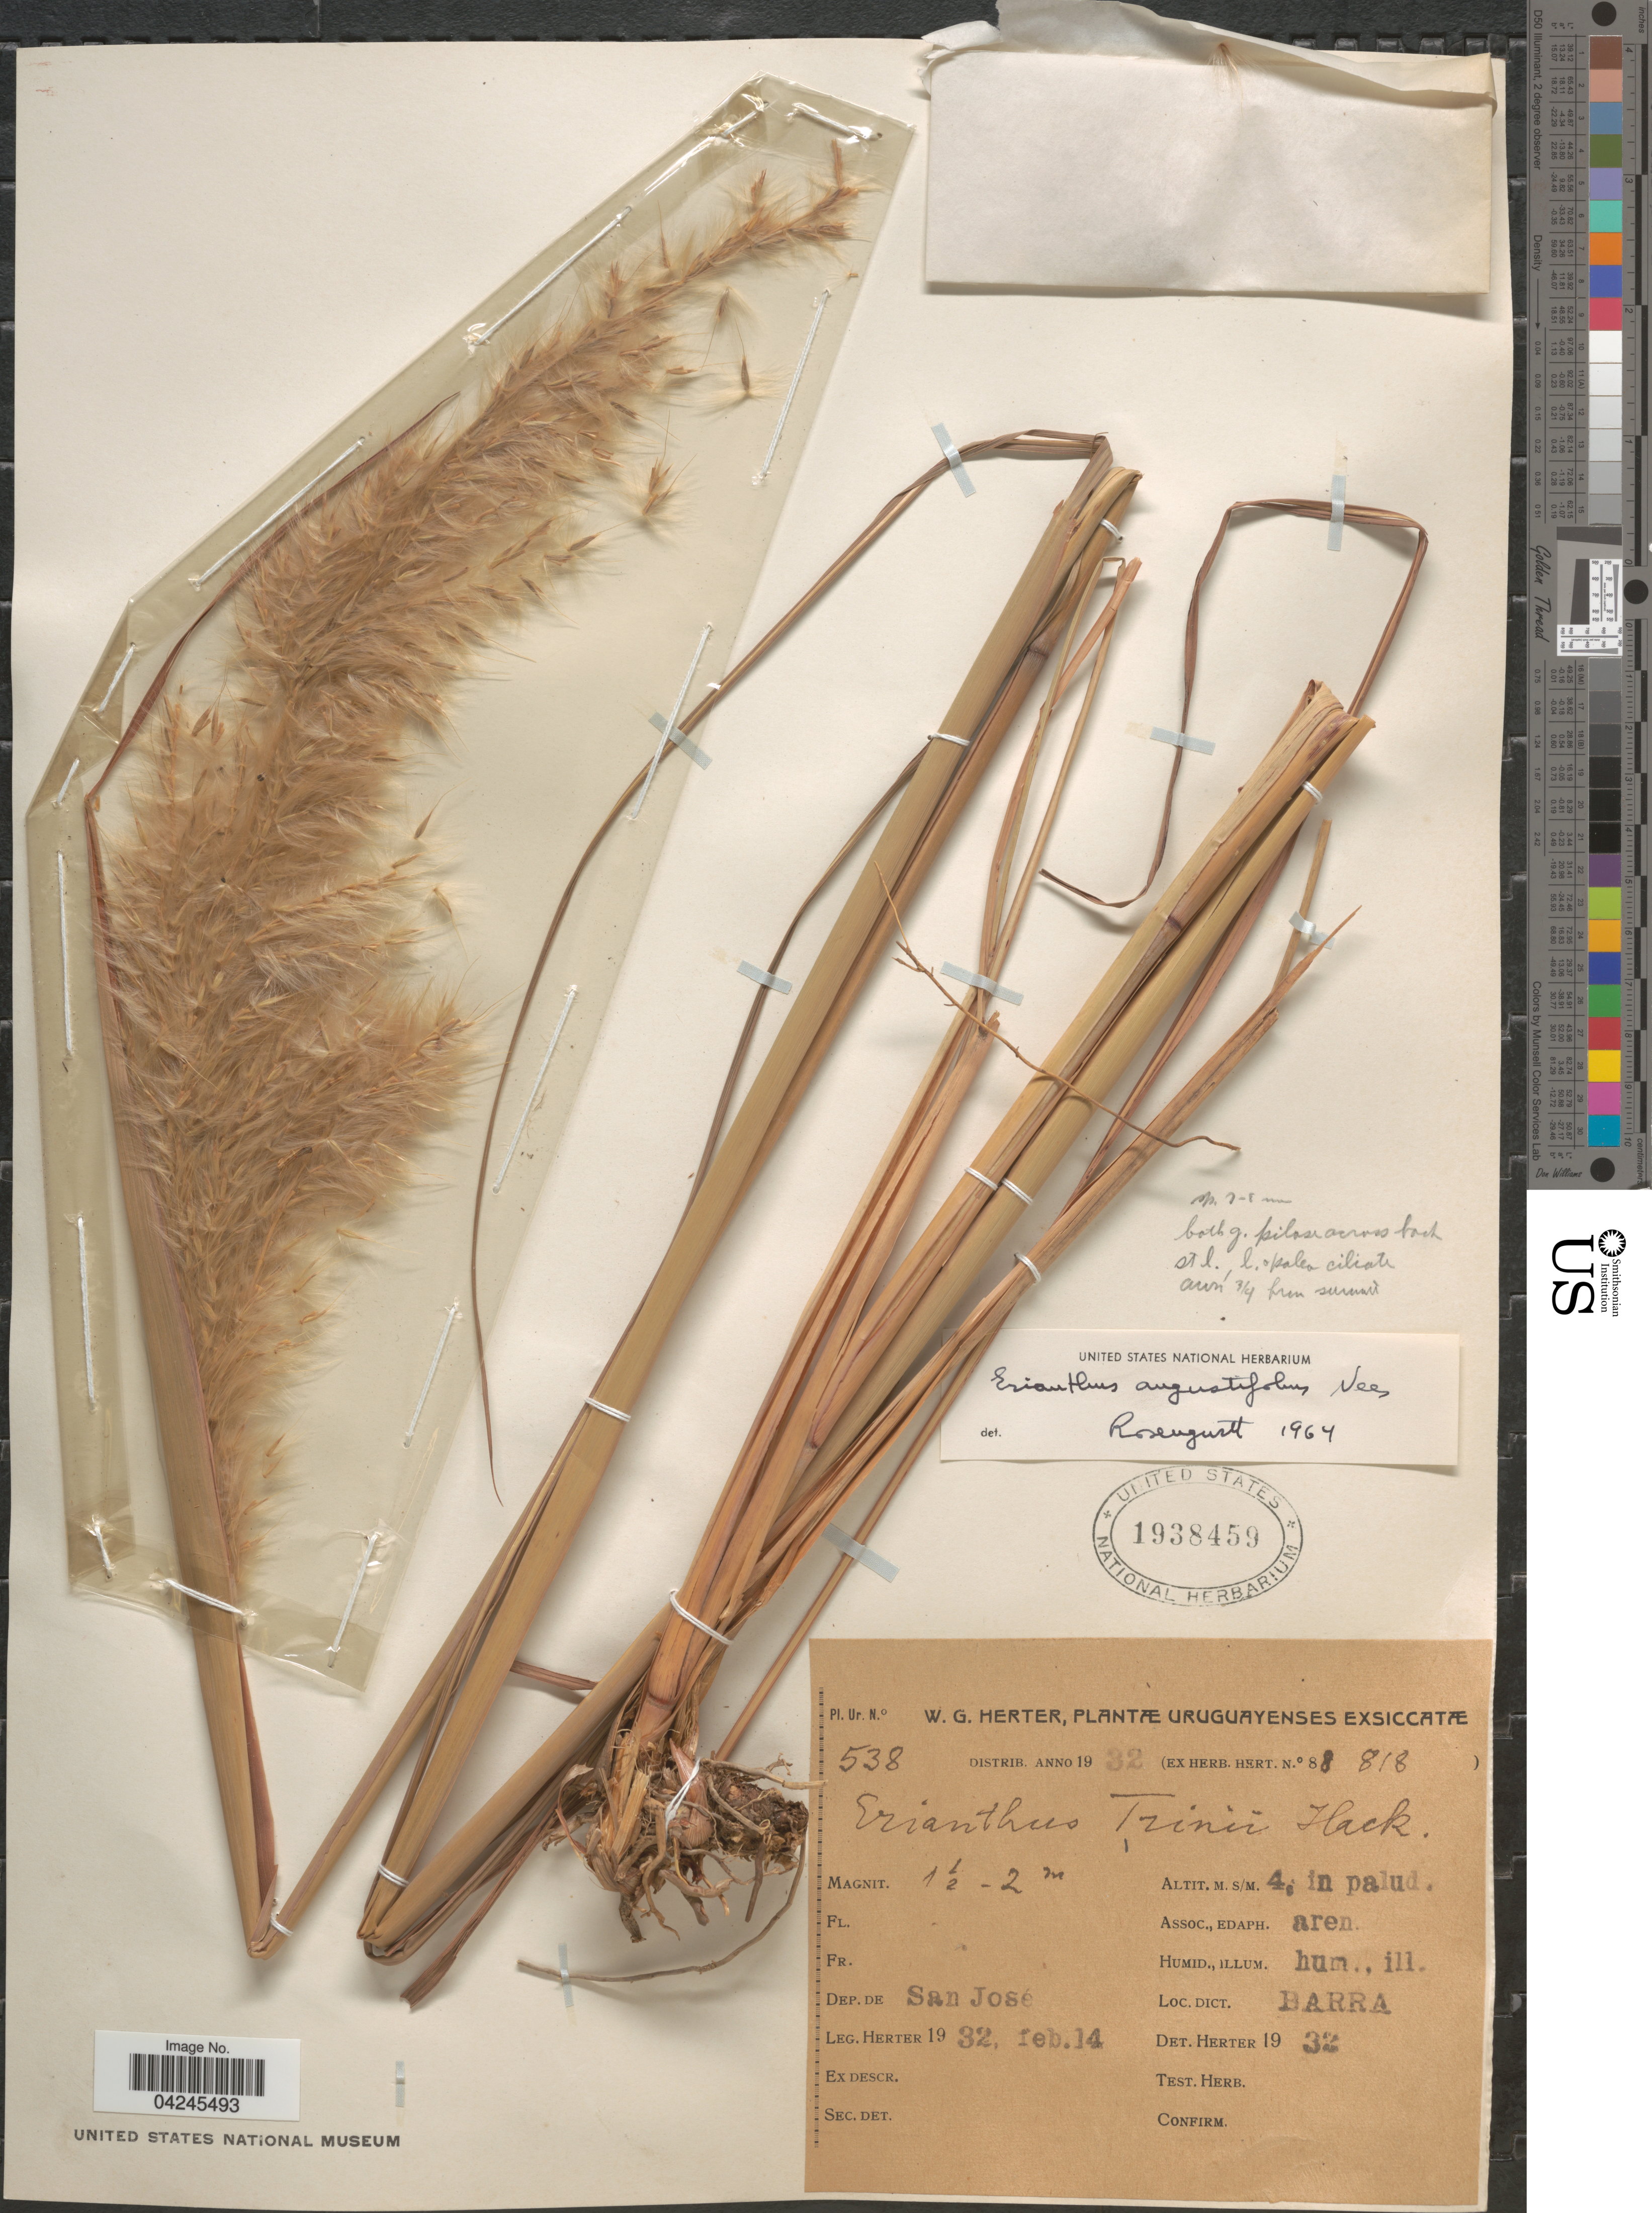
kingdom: Plantae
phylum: Tracheophyta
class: Liliopsida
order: Poales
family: Poaceae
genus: Erianthus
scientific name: Erianthus trinii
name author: Hack.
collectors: W. G. Herter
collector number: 538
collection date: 1932-02-14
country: Uruguay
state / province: San Jose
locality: Dep. de San José. Barra.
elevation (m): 4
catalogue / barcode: US 1938459